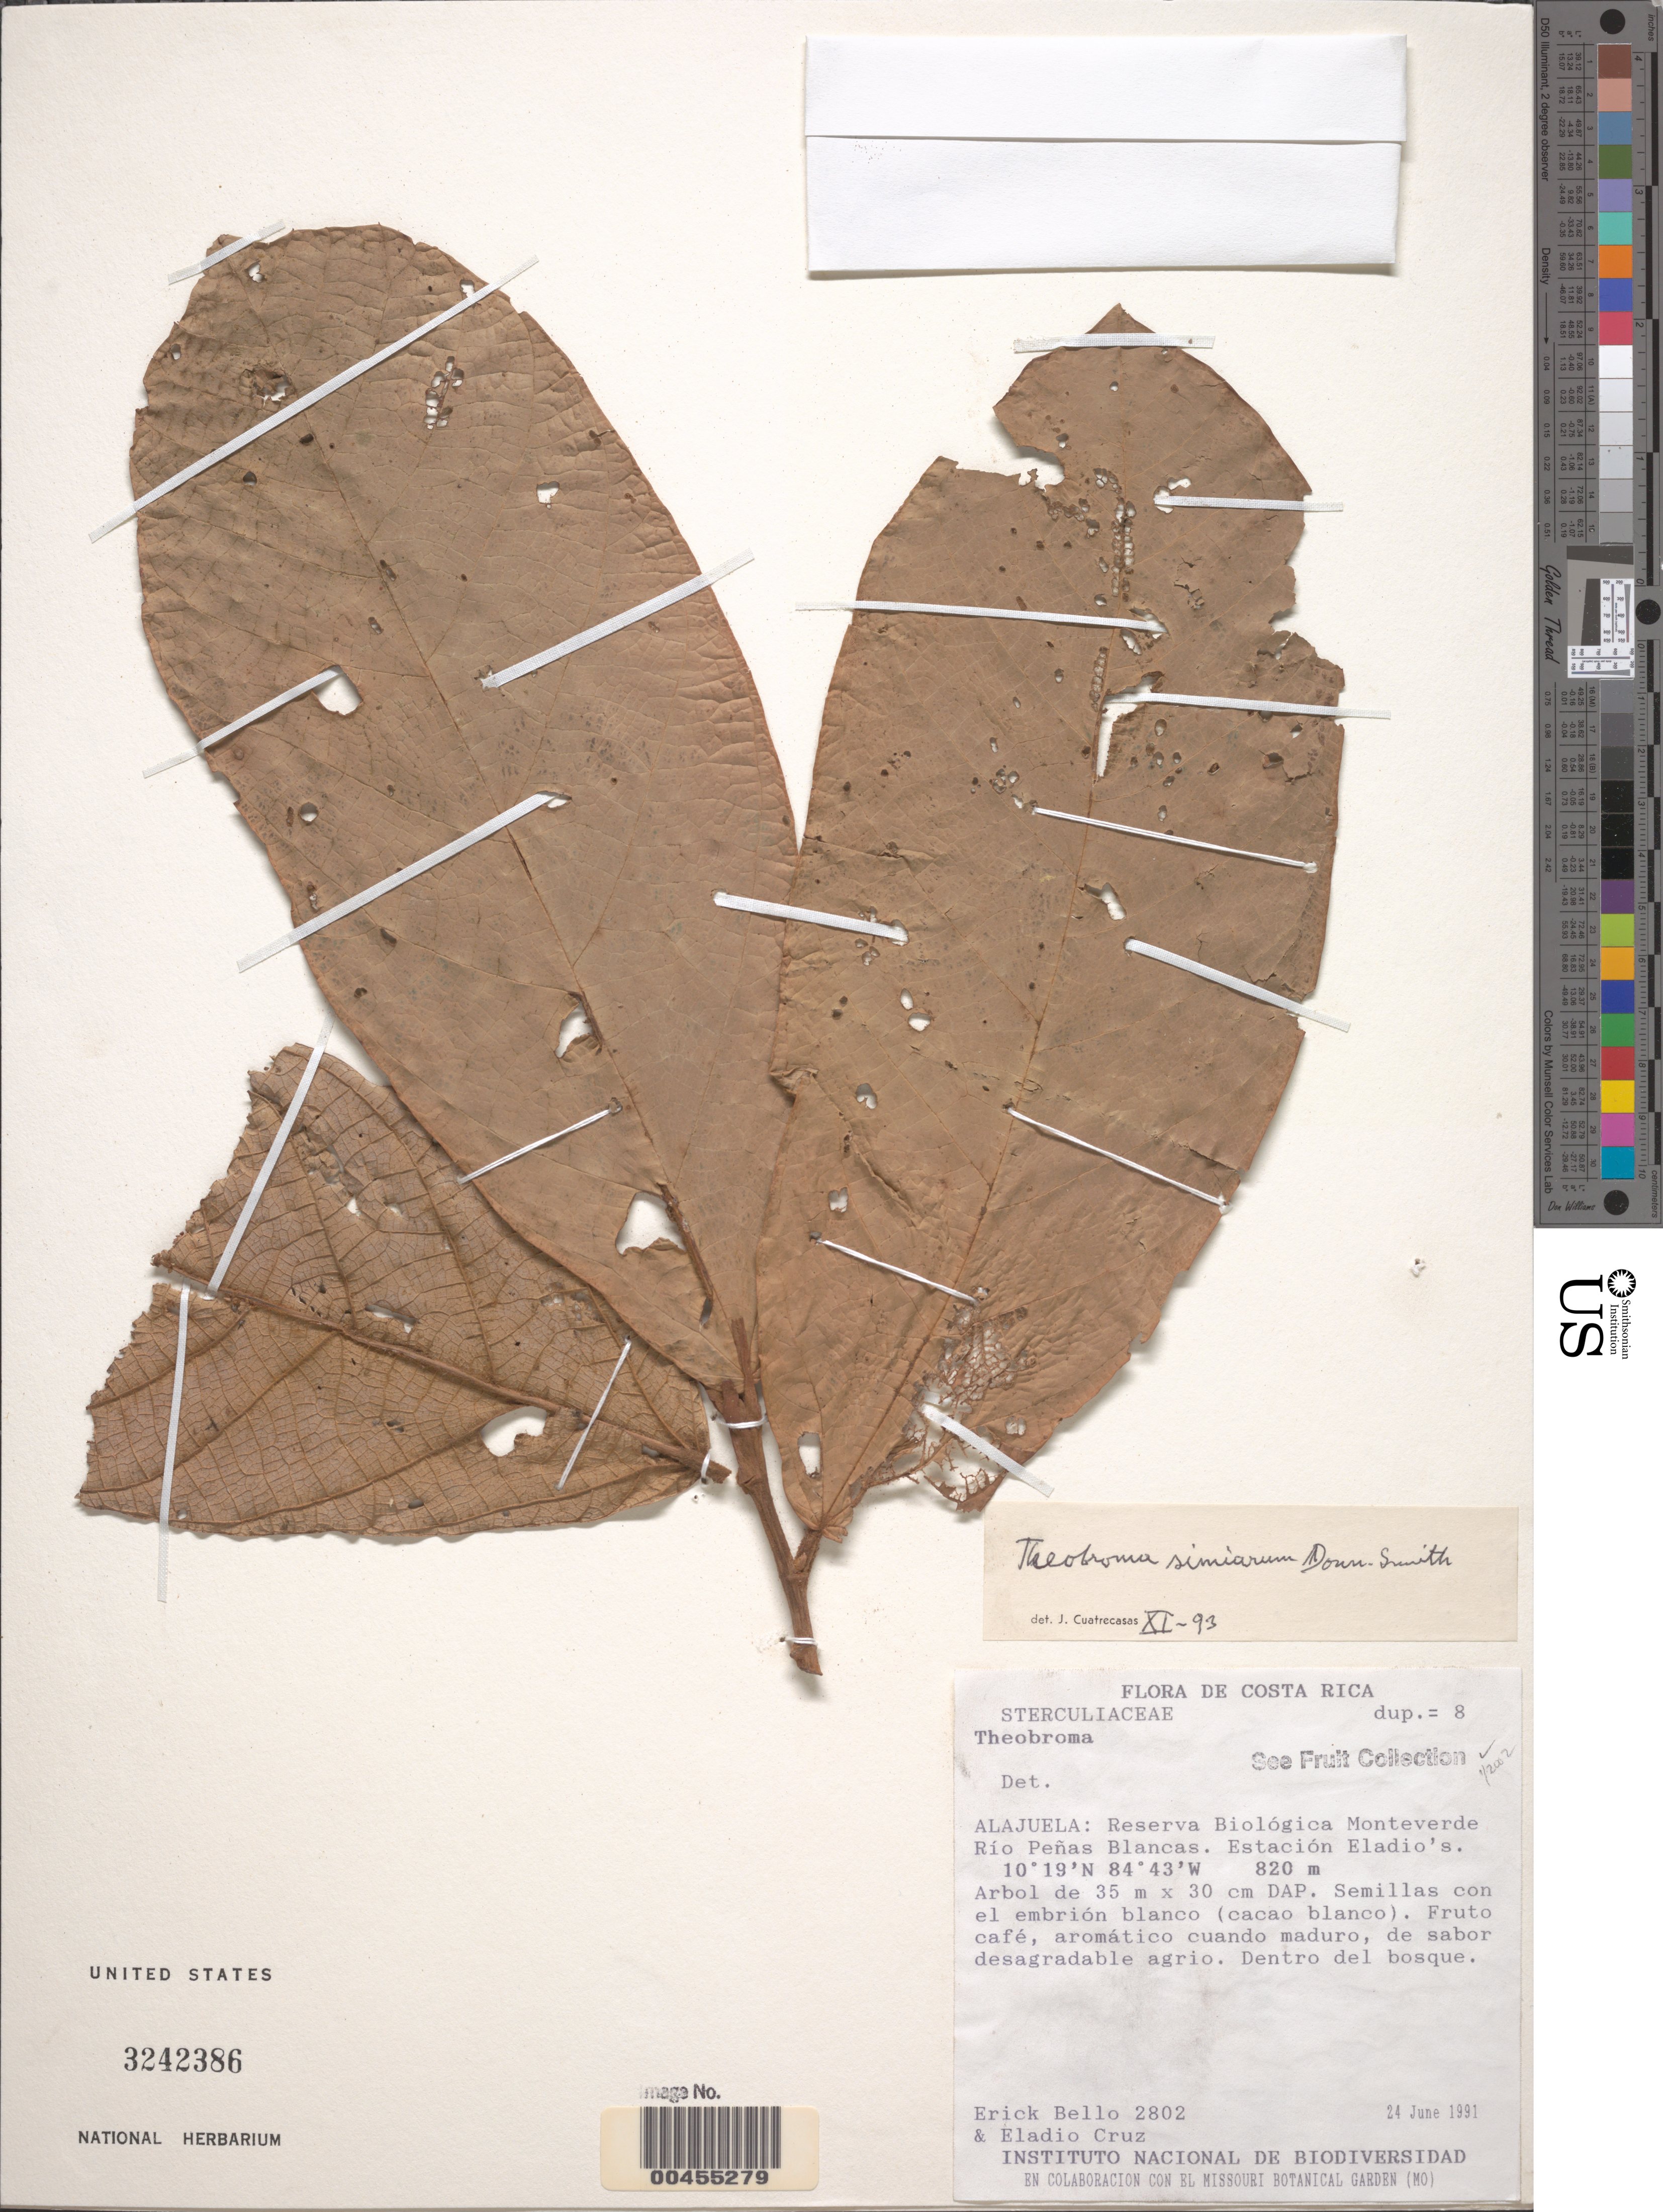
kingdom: Plantae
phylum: Tracheophyta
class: Magnoliopsida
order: Malvales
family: Malvaceae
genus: Theobroma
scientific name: Theobroma simiarum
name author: Donn. Sm.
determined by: Cuatrecasas, J.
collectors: E. Bello & E. Cruz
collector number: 2802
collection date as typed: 24 Jun 1991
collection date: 1991-06-24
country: Costa Rica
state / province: Alajuela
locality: Reserva Biológica Monteverde Río Peñas Blancas. Estacion Eladio's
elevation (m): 820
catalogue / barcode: US 3242386